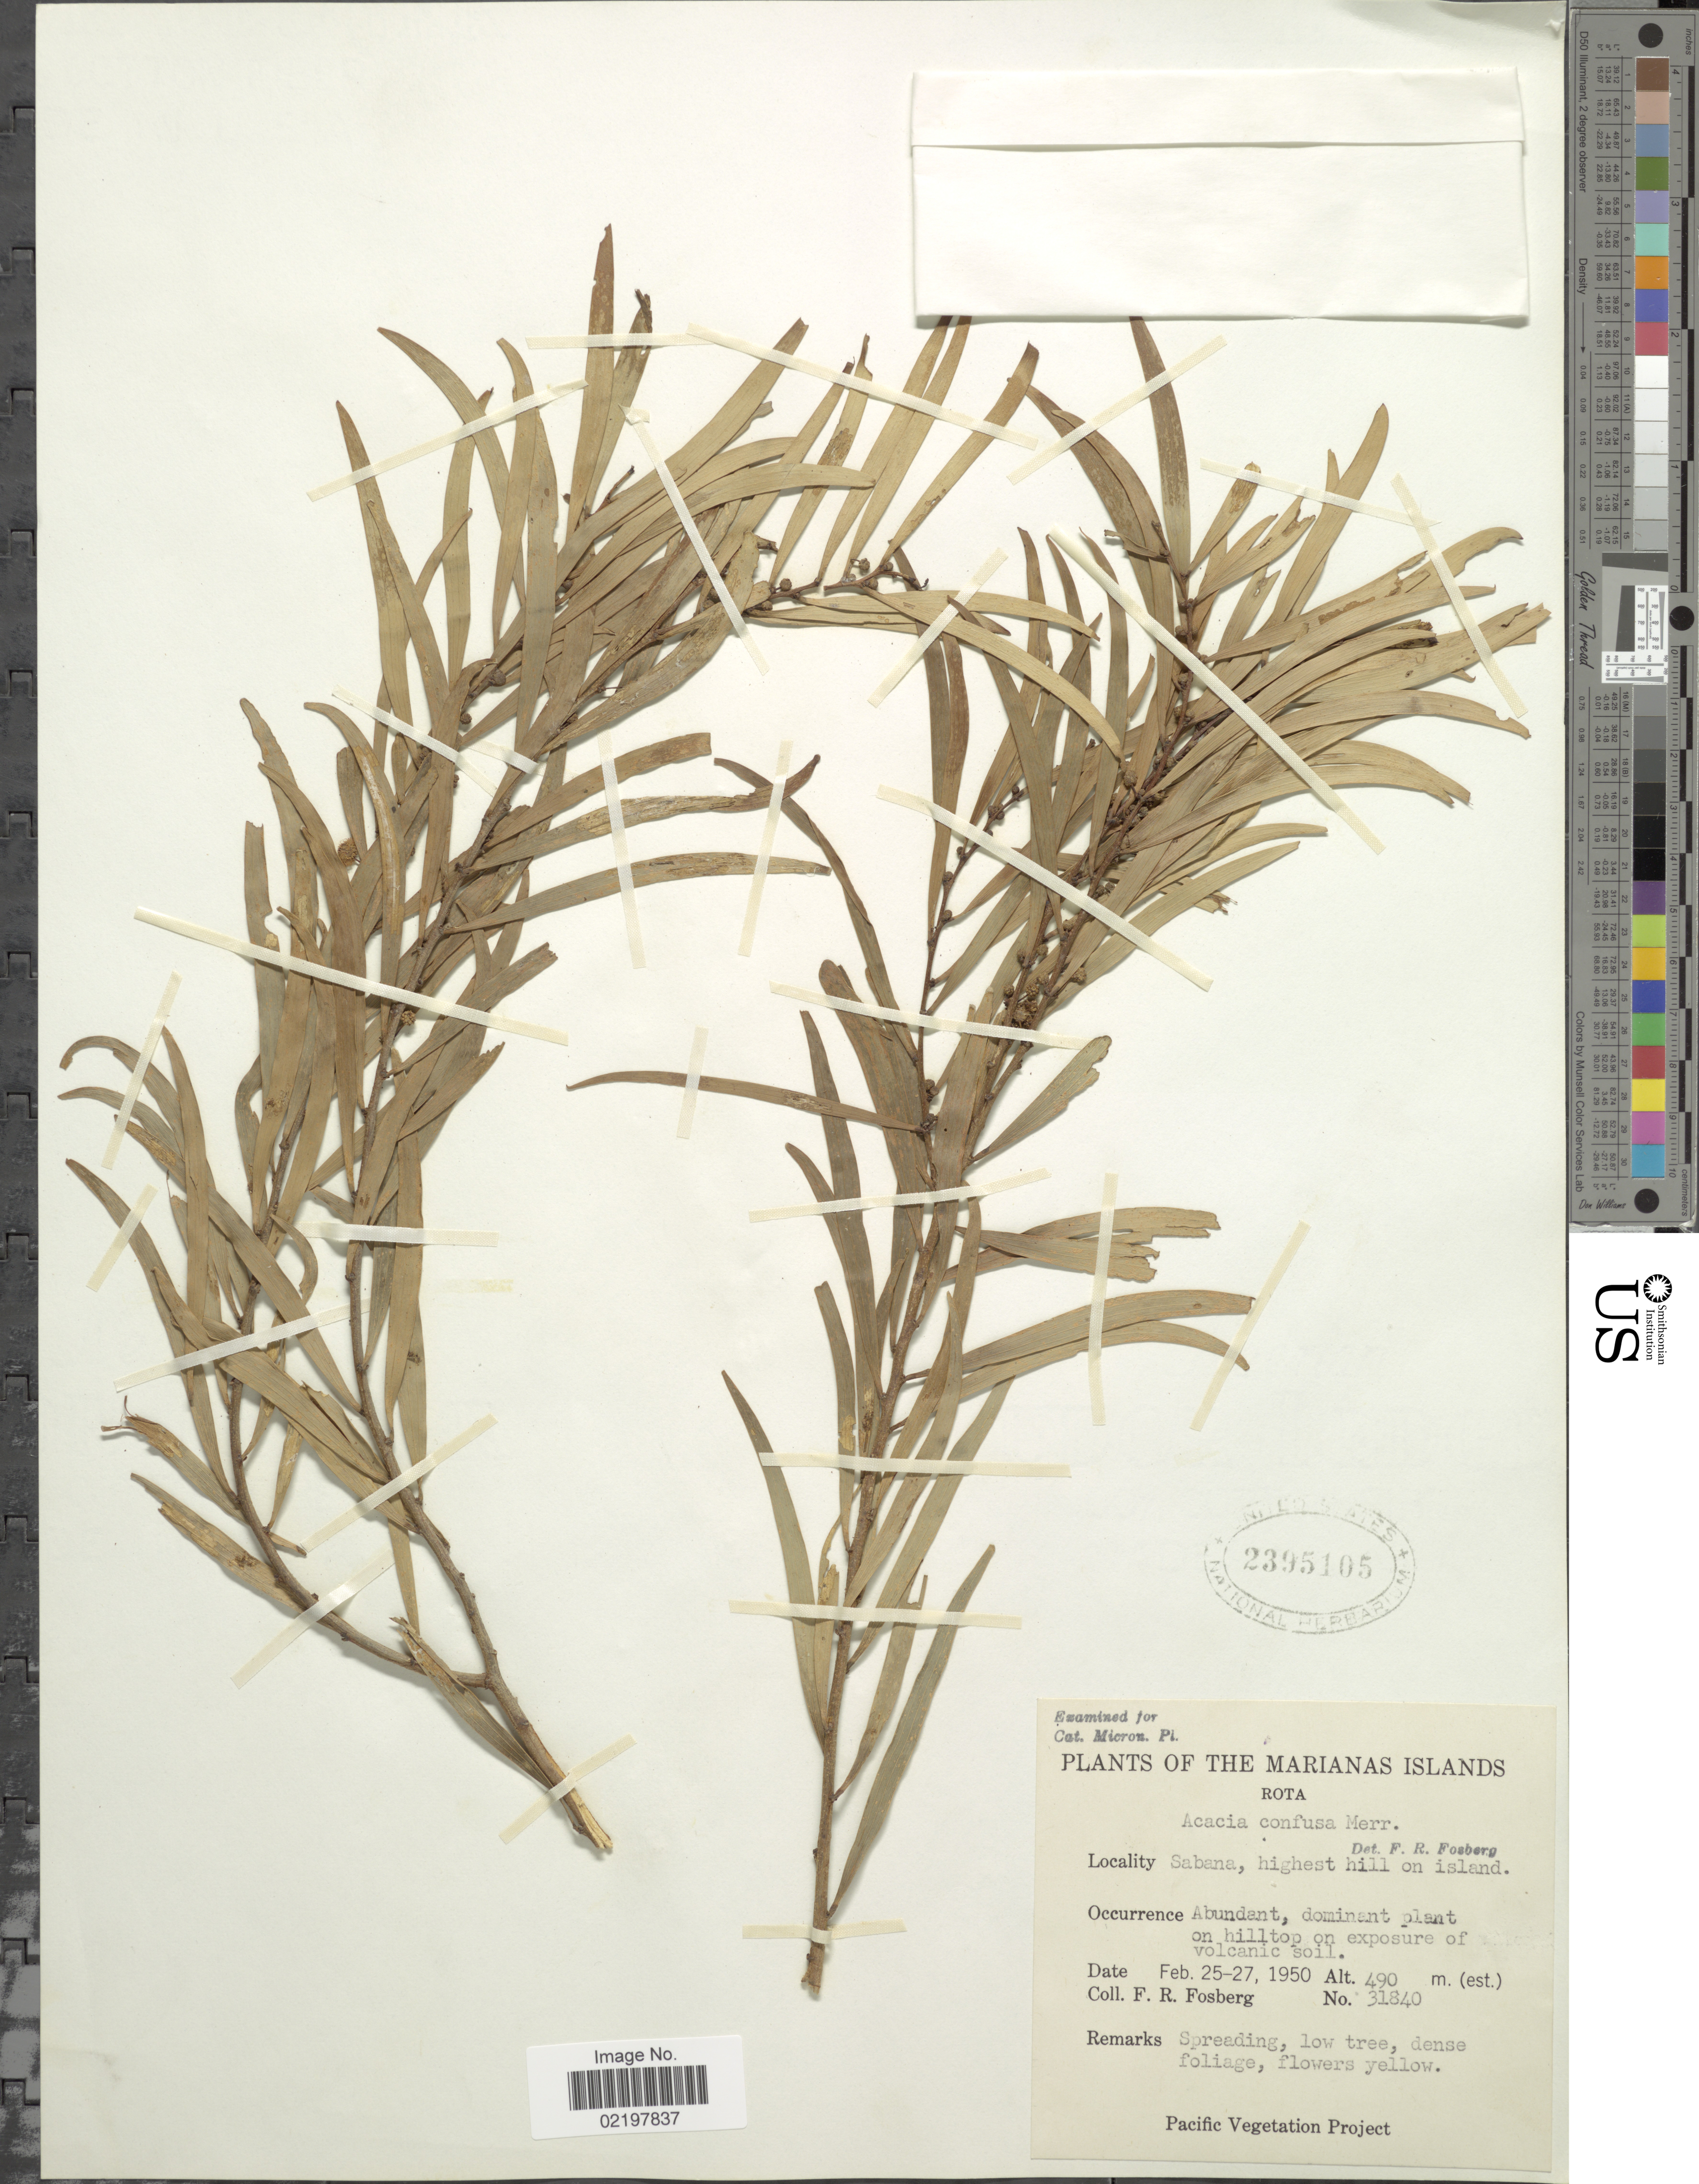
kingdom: Plantae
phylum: Tracheophyta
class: Magnoliopsida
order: Fabales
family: Fabaceae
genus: Acacia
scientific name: Acacia confusa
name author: Merr.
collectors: F. R. Fosberg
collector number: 31840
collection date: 1950-02-25/1950-02-27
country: Northern Mariana Islands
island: Rota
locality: Rota, Sabana, Highest hill on island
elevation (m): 490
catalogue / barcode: US 2395105